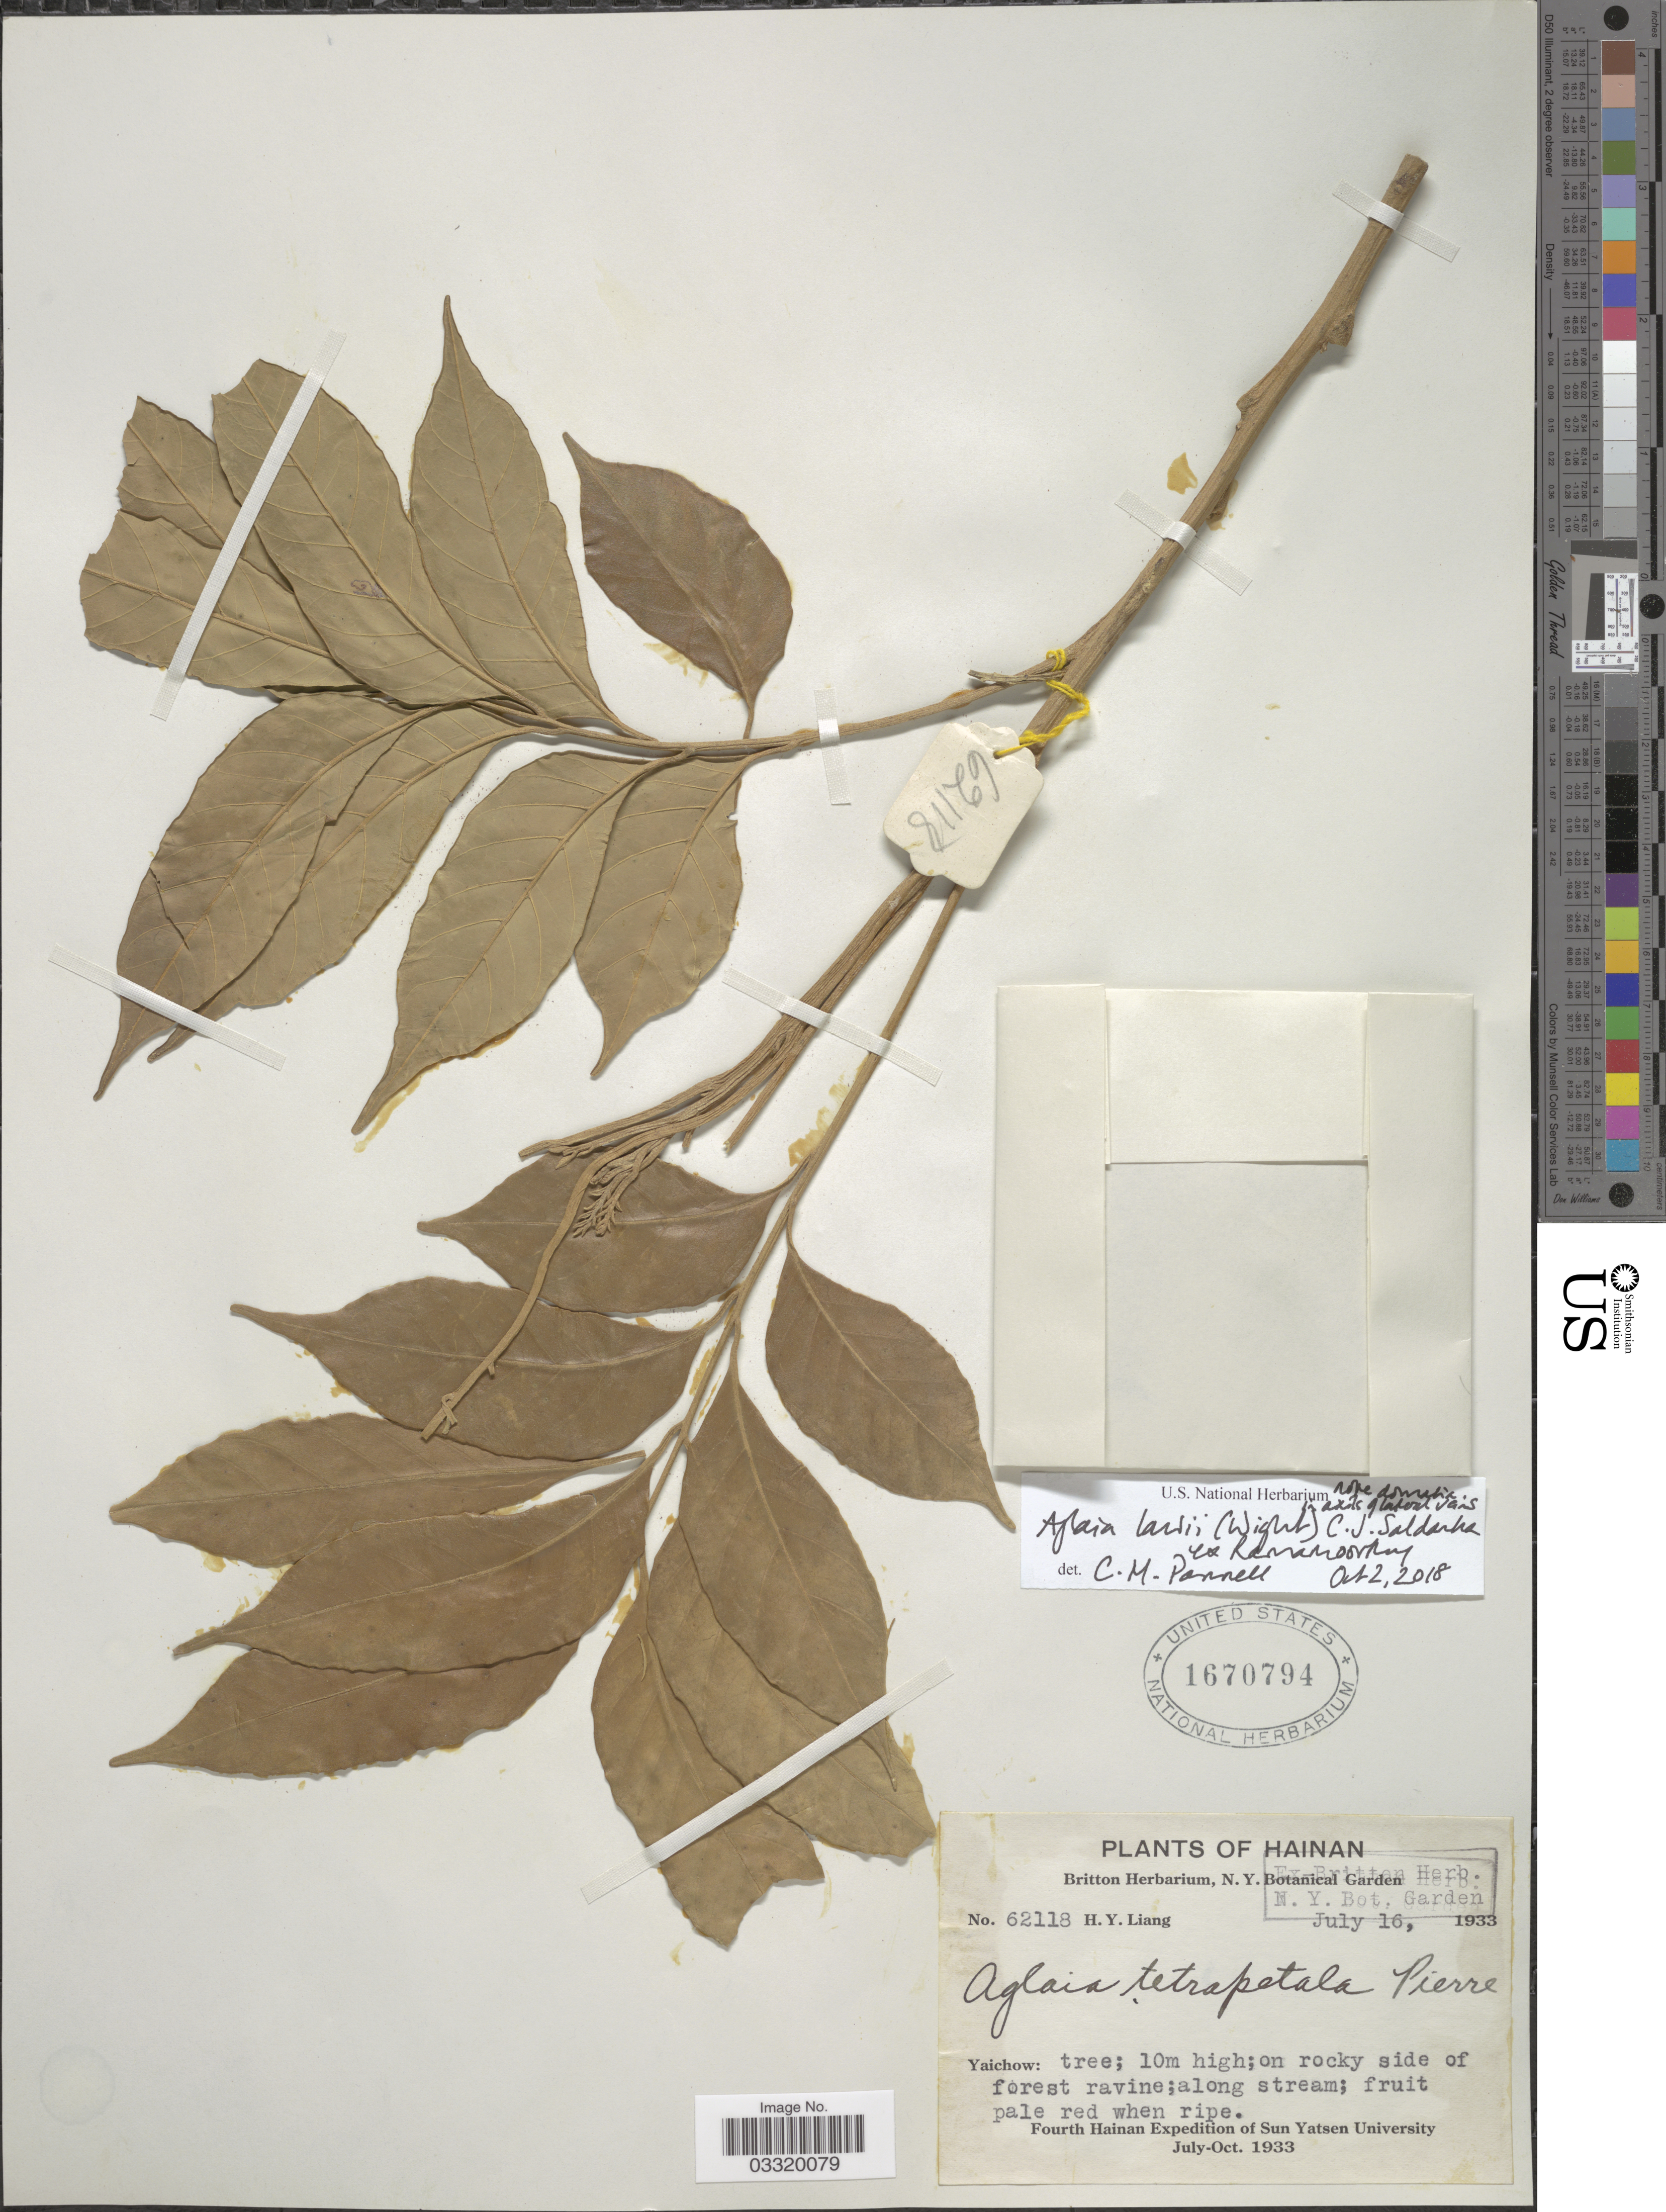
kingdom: Plantae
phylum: Tracheophyta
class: Magnoliopsida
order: Sapindales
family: Meliaceae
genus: Aglaia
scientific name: Aglaia lawii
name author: (Wight) C.J. Saldanha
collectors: H. Y. Liang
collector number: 62118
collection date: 1933-07-16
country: China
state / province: Hainan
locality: Yaichow.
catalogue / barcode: US 1670794